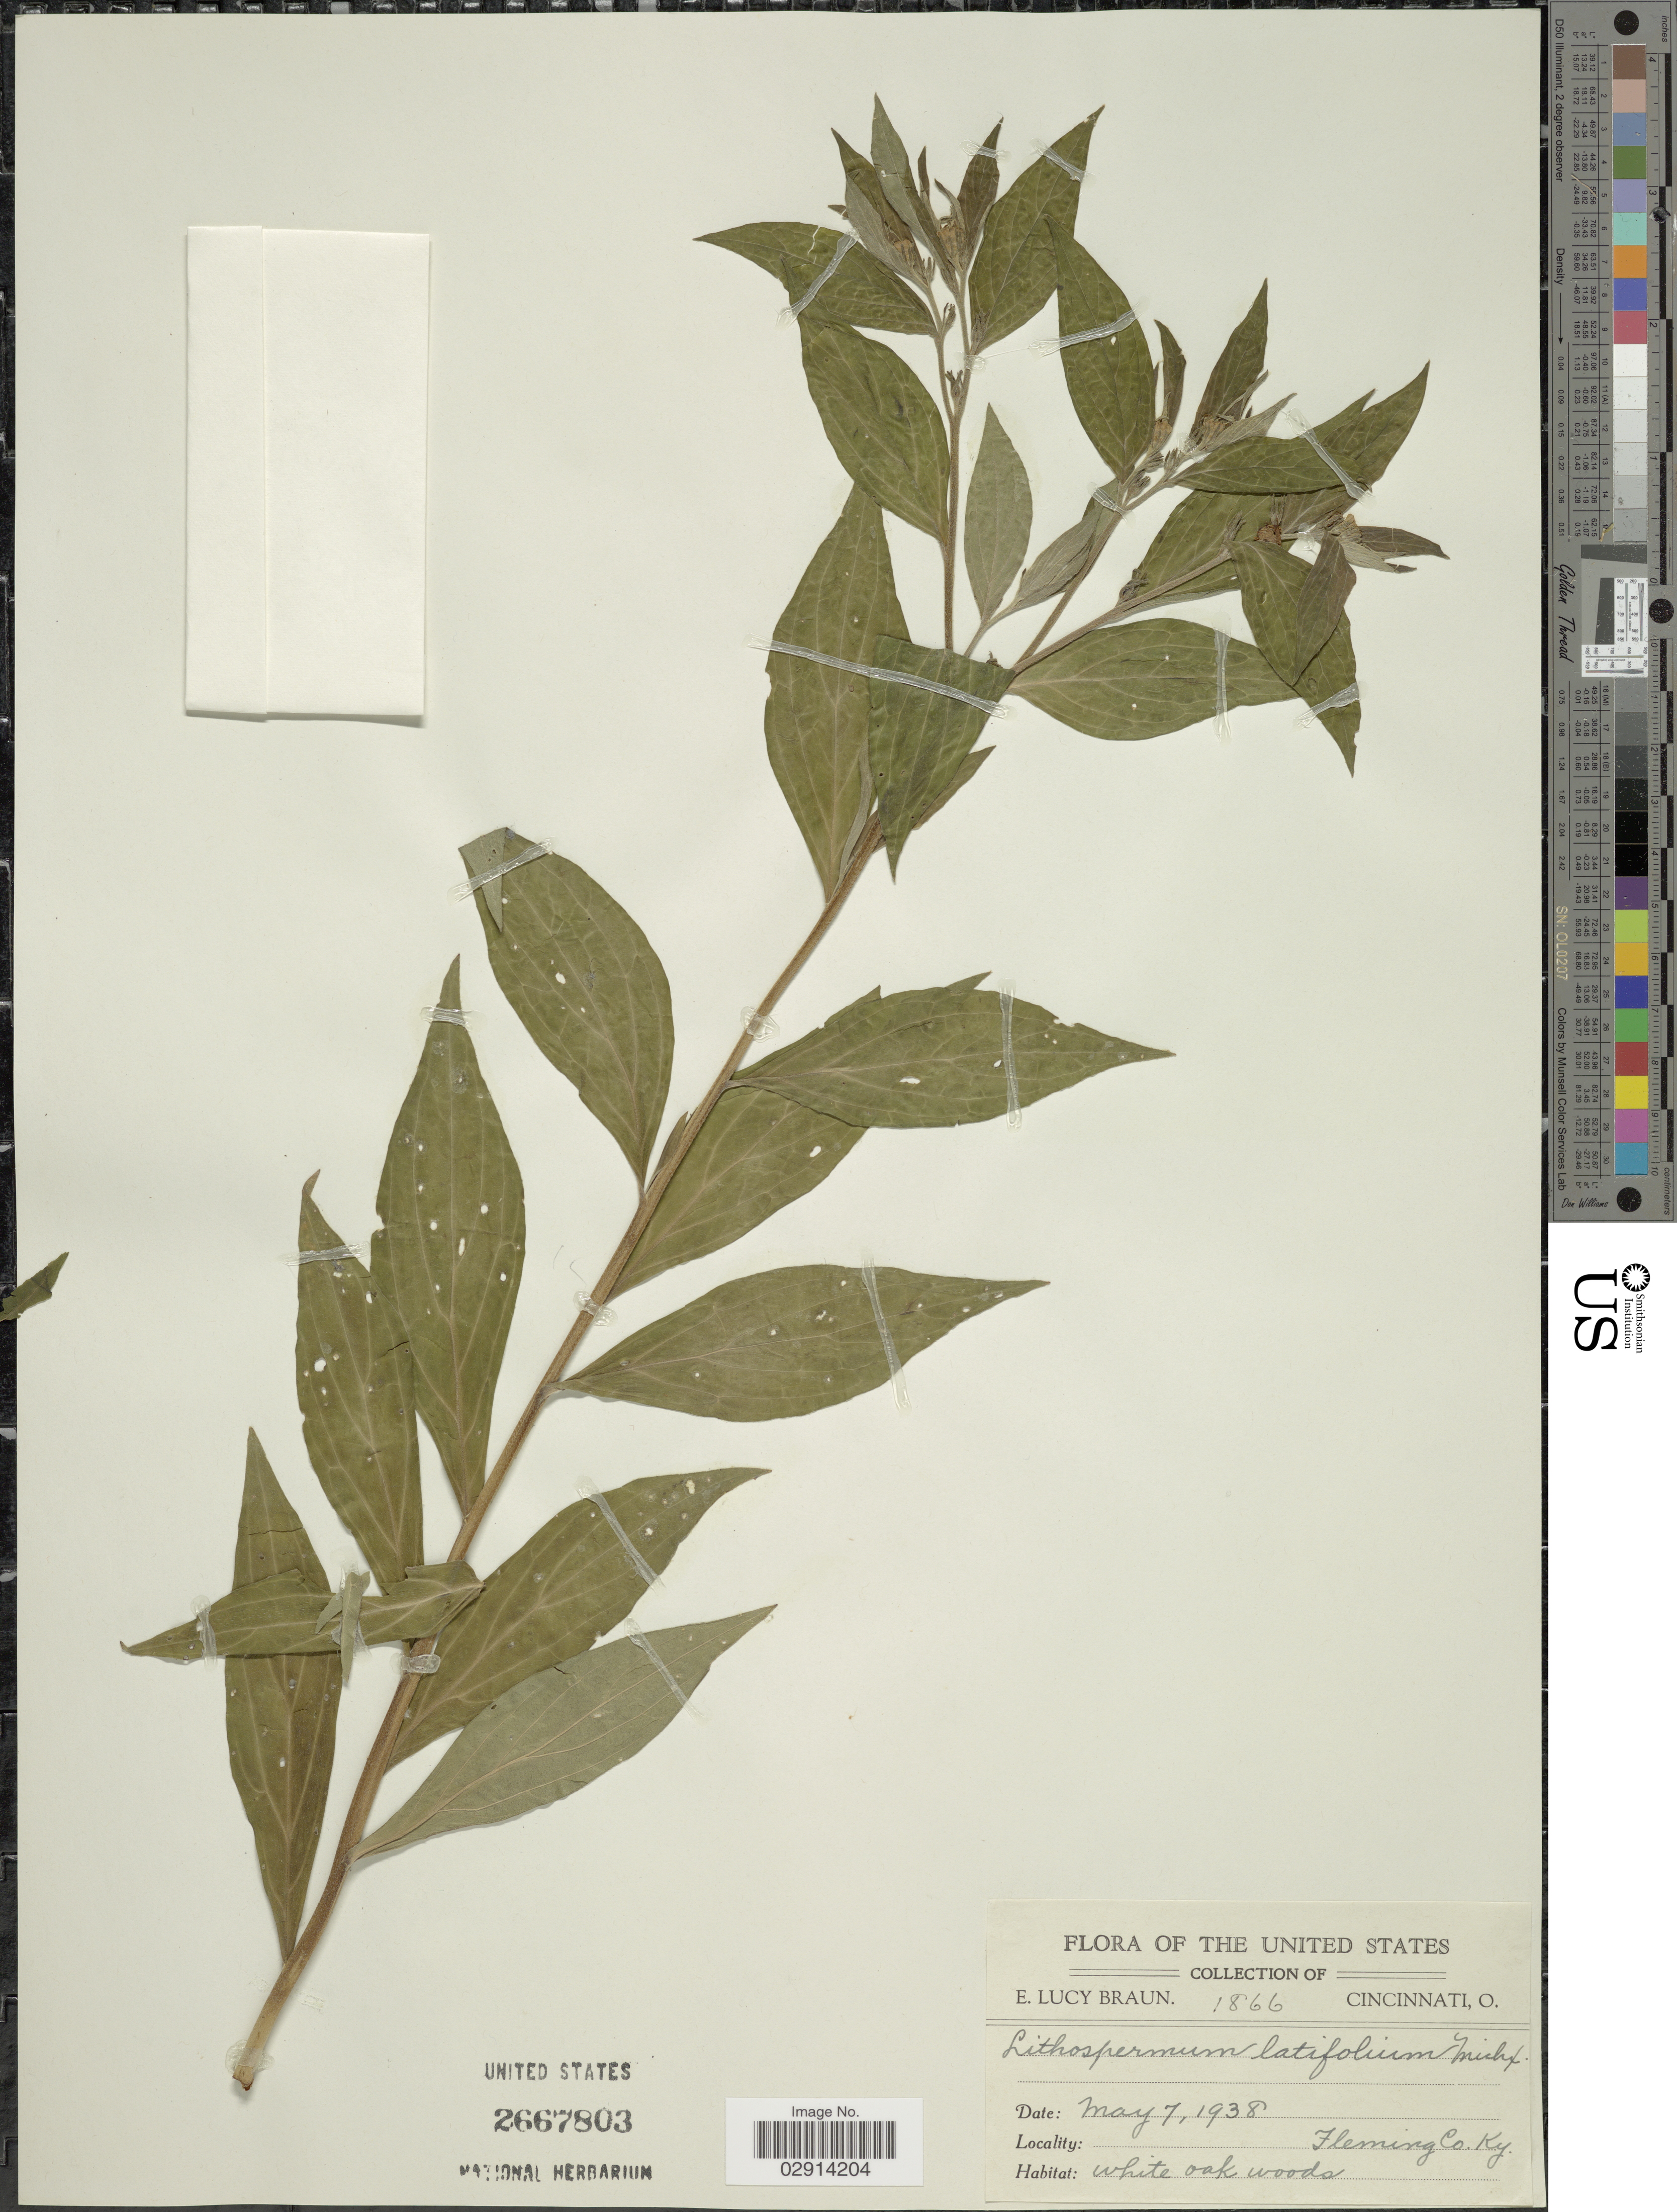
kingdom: Plantae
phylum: Tracheophyta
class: Magnoliopsida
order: Boraginales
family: Boraginaceae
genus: Lithospermum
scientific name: Lithospermum latifolium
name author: Michx.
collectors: E. L. Braun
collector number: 1866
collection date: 1938-05-07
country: United States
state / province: Kentucky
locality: Fleming Co., Ky.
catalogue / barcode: US 2667803